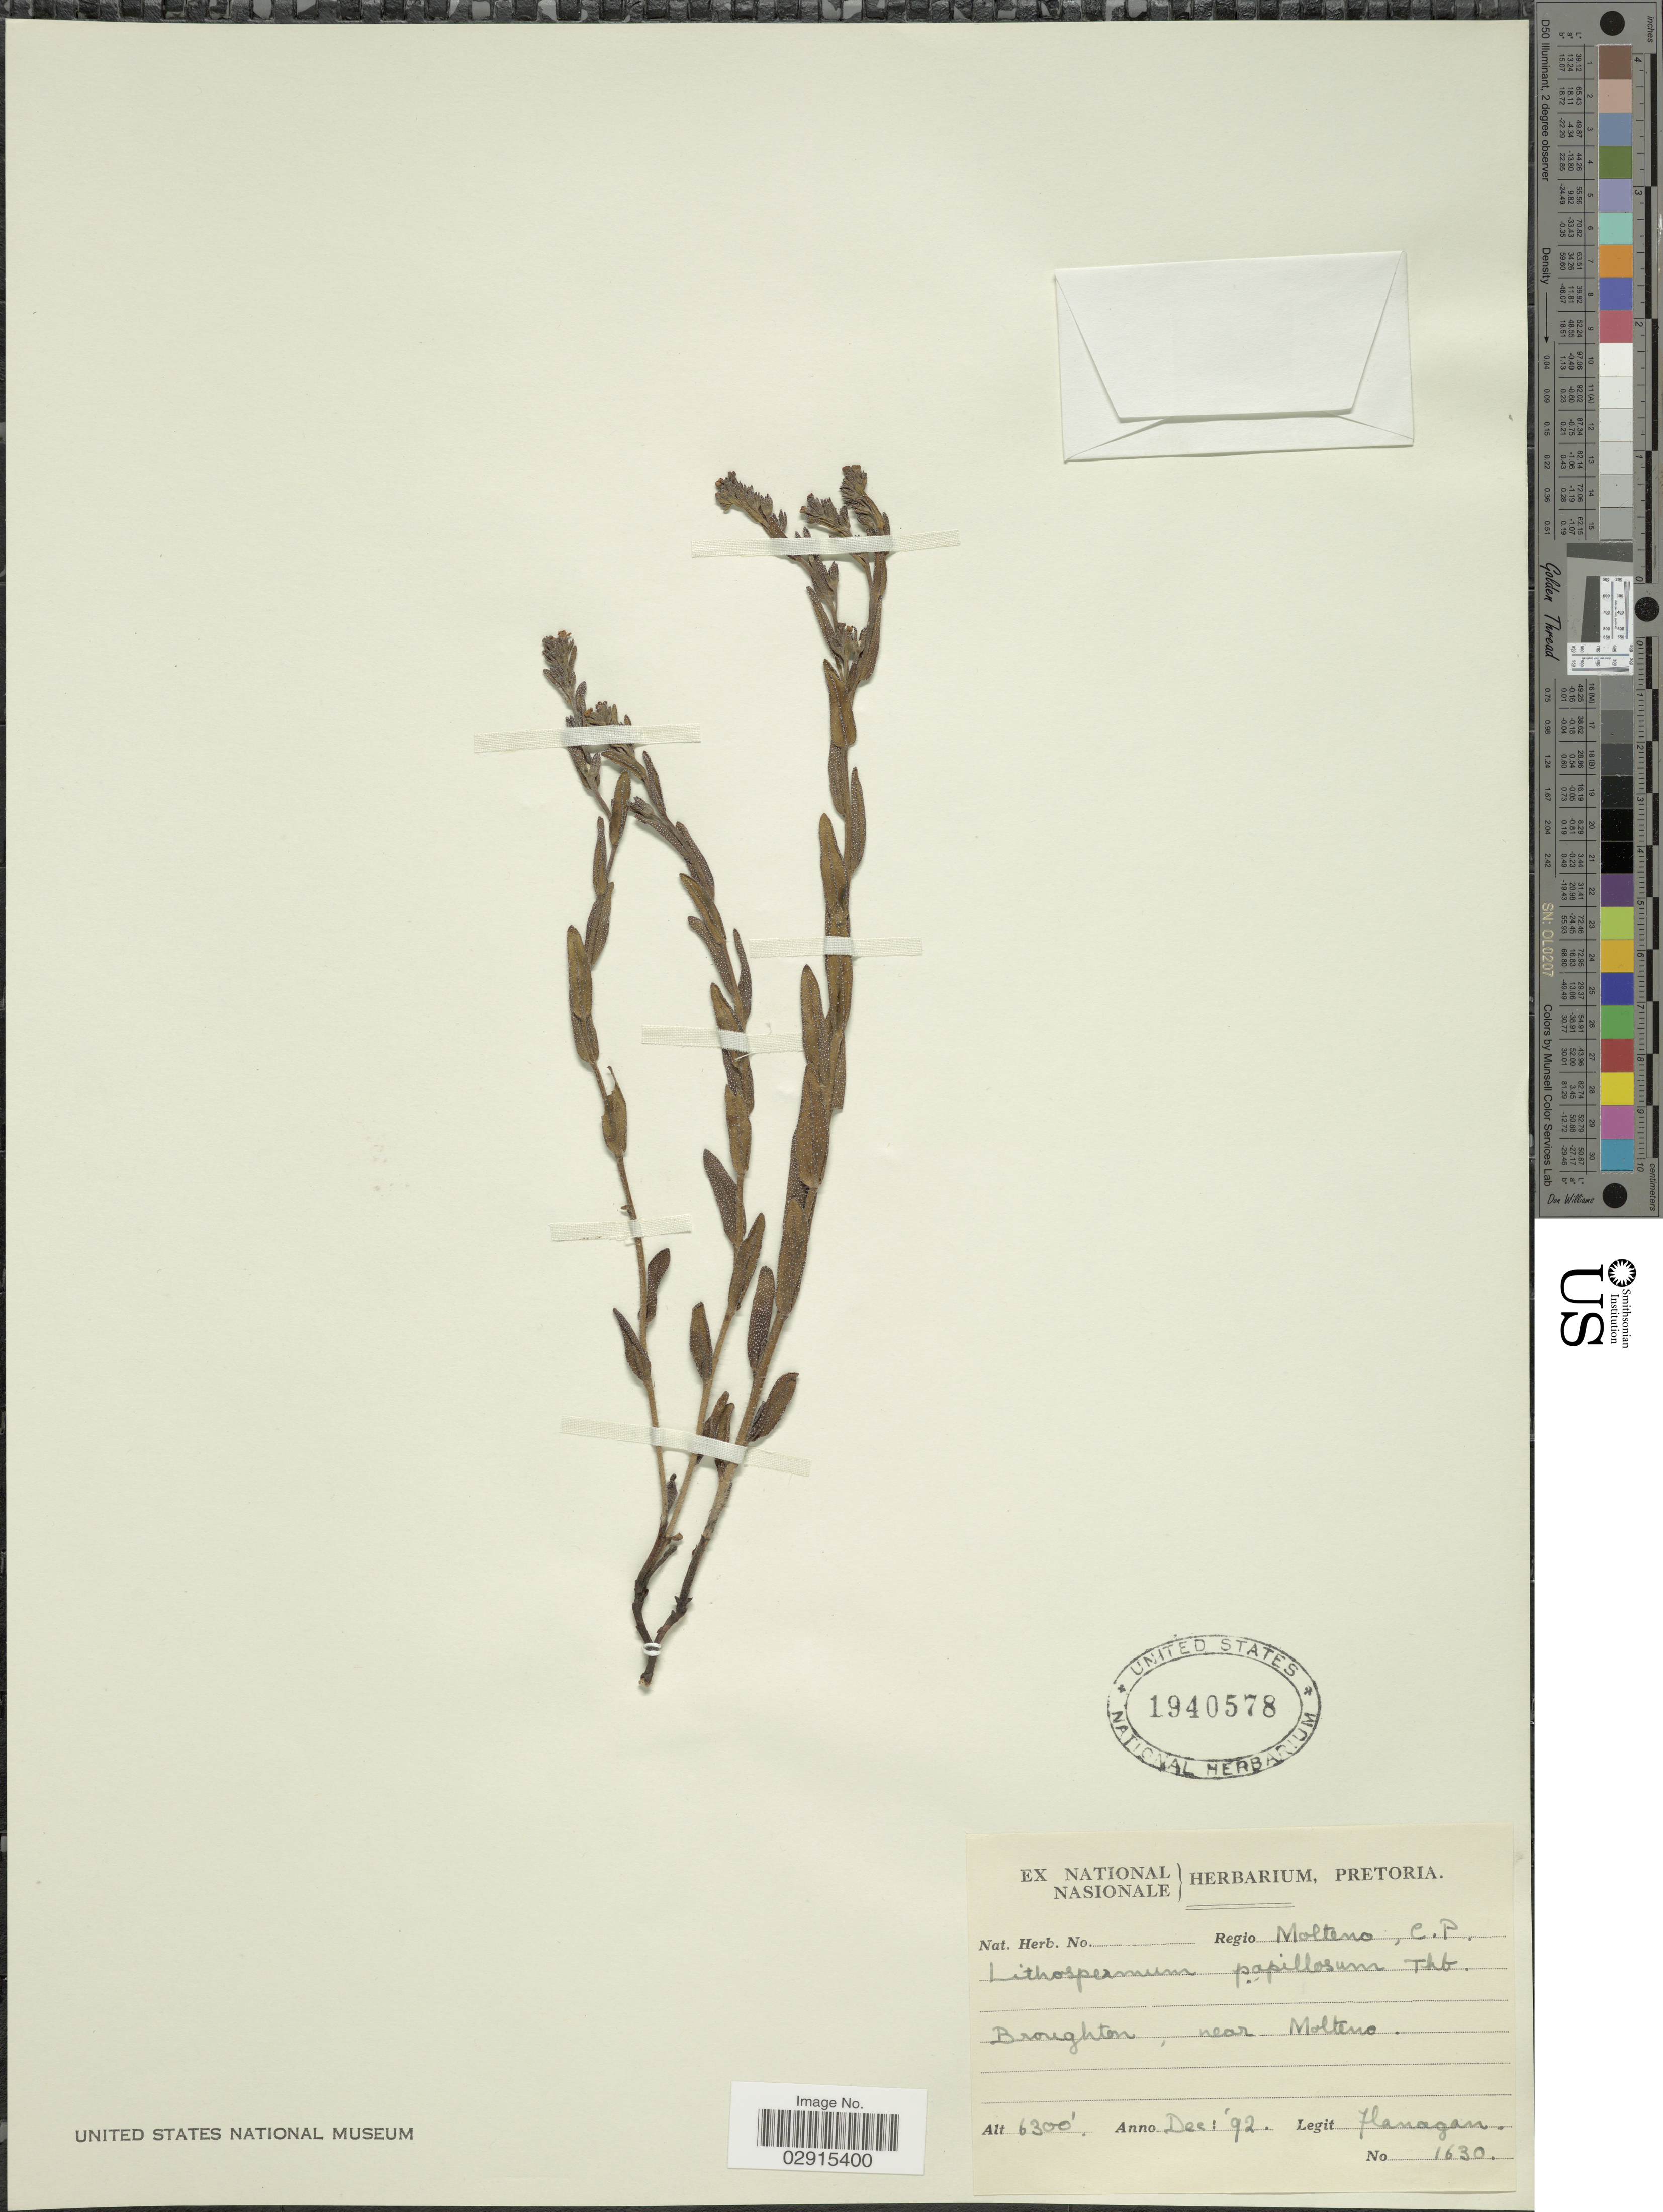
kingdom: Plantae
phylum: Tracheophyta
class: Magnoliopsida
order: Boraginales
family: Boraginaceae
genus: Lithospermum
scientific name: Lithospermum papillosum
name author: Thunb.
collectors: -. Flanagan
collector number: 1630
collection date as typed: Transcribed d/m/y: /12/92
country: South Africa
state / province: Eastern Cape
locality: Broughten, near Molteno. Regio Molteno, C.P.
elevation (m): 1920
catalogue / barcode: US 1940578